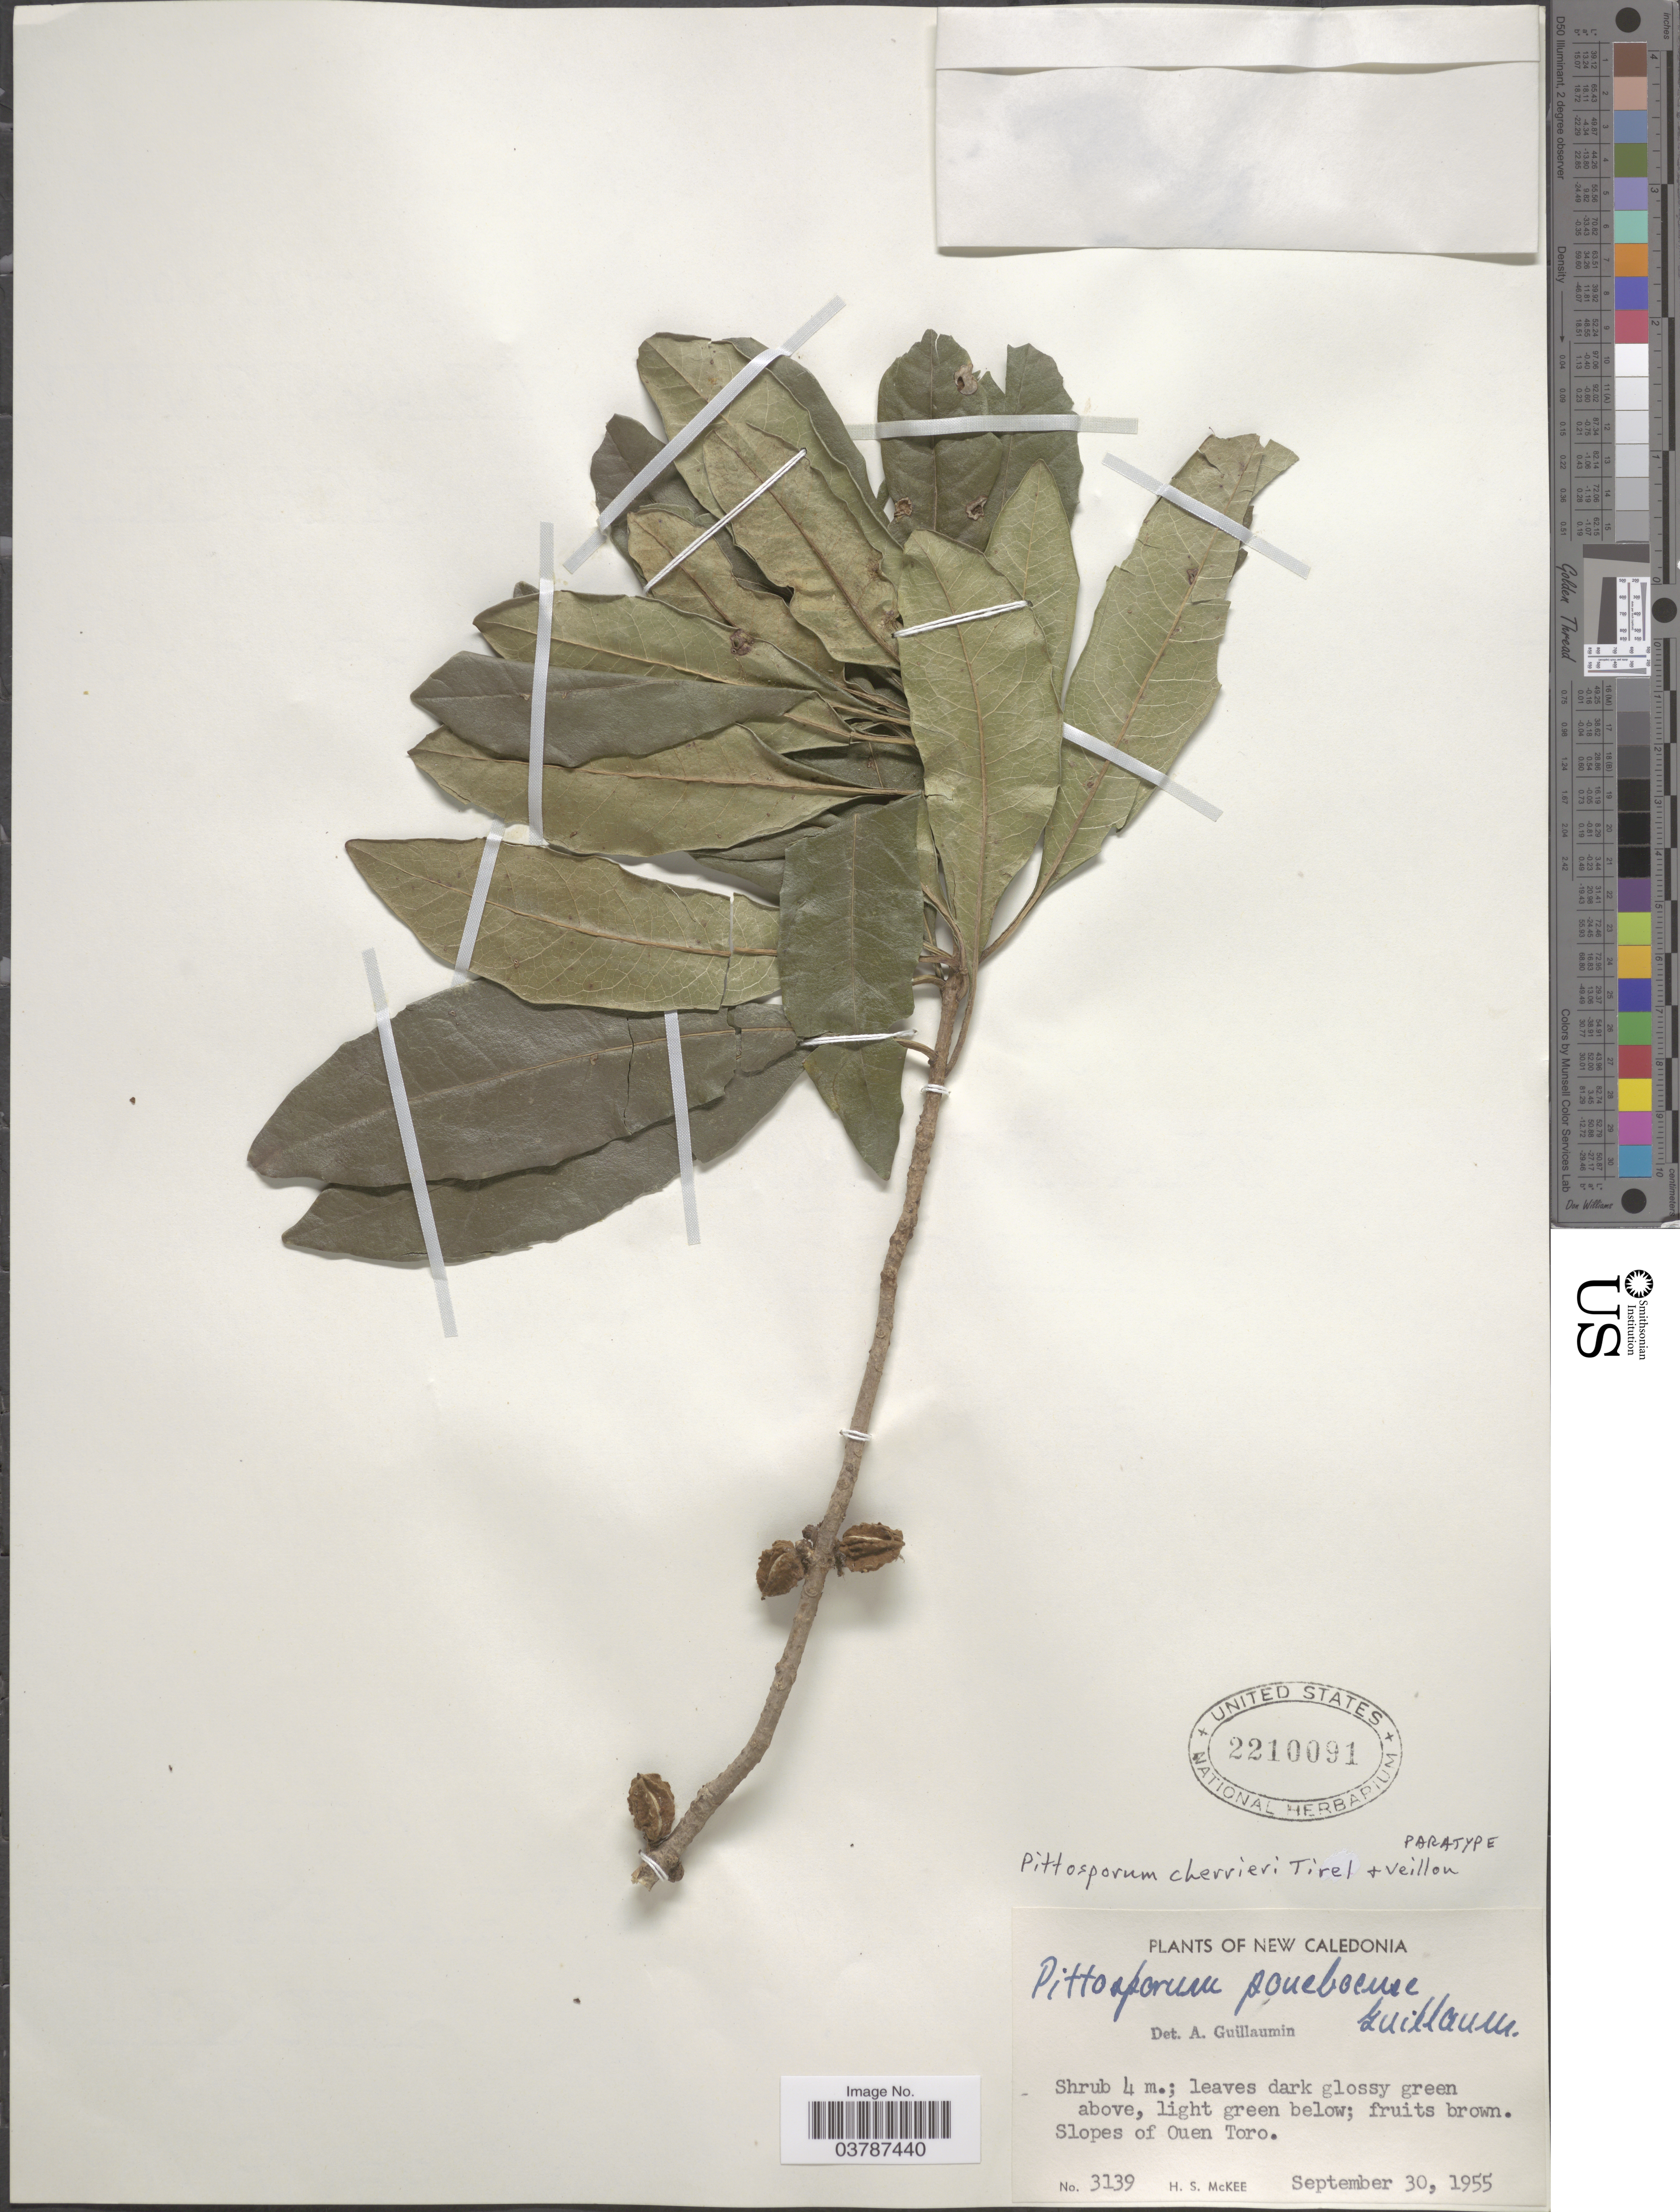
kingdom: Plantae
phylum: Tracheophyta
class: Magnoliopsida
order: Apiales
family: Pittosporaceae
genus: Pittosporum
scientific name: Pittosporum cherrieri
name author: Tirel & Veillon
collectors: H. S. McKee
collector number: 3139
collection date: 1955-09-30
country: New Caledonia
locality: Slopes of Ouen Toro.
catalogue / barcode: US 2210091